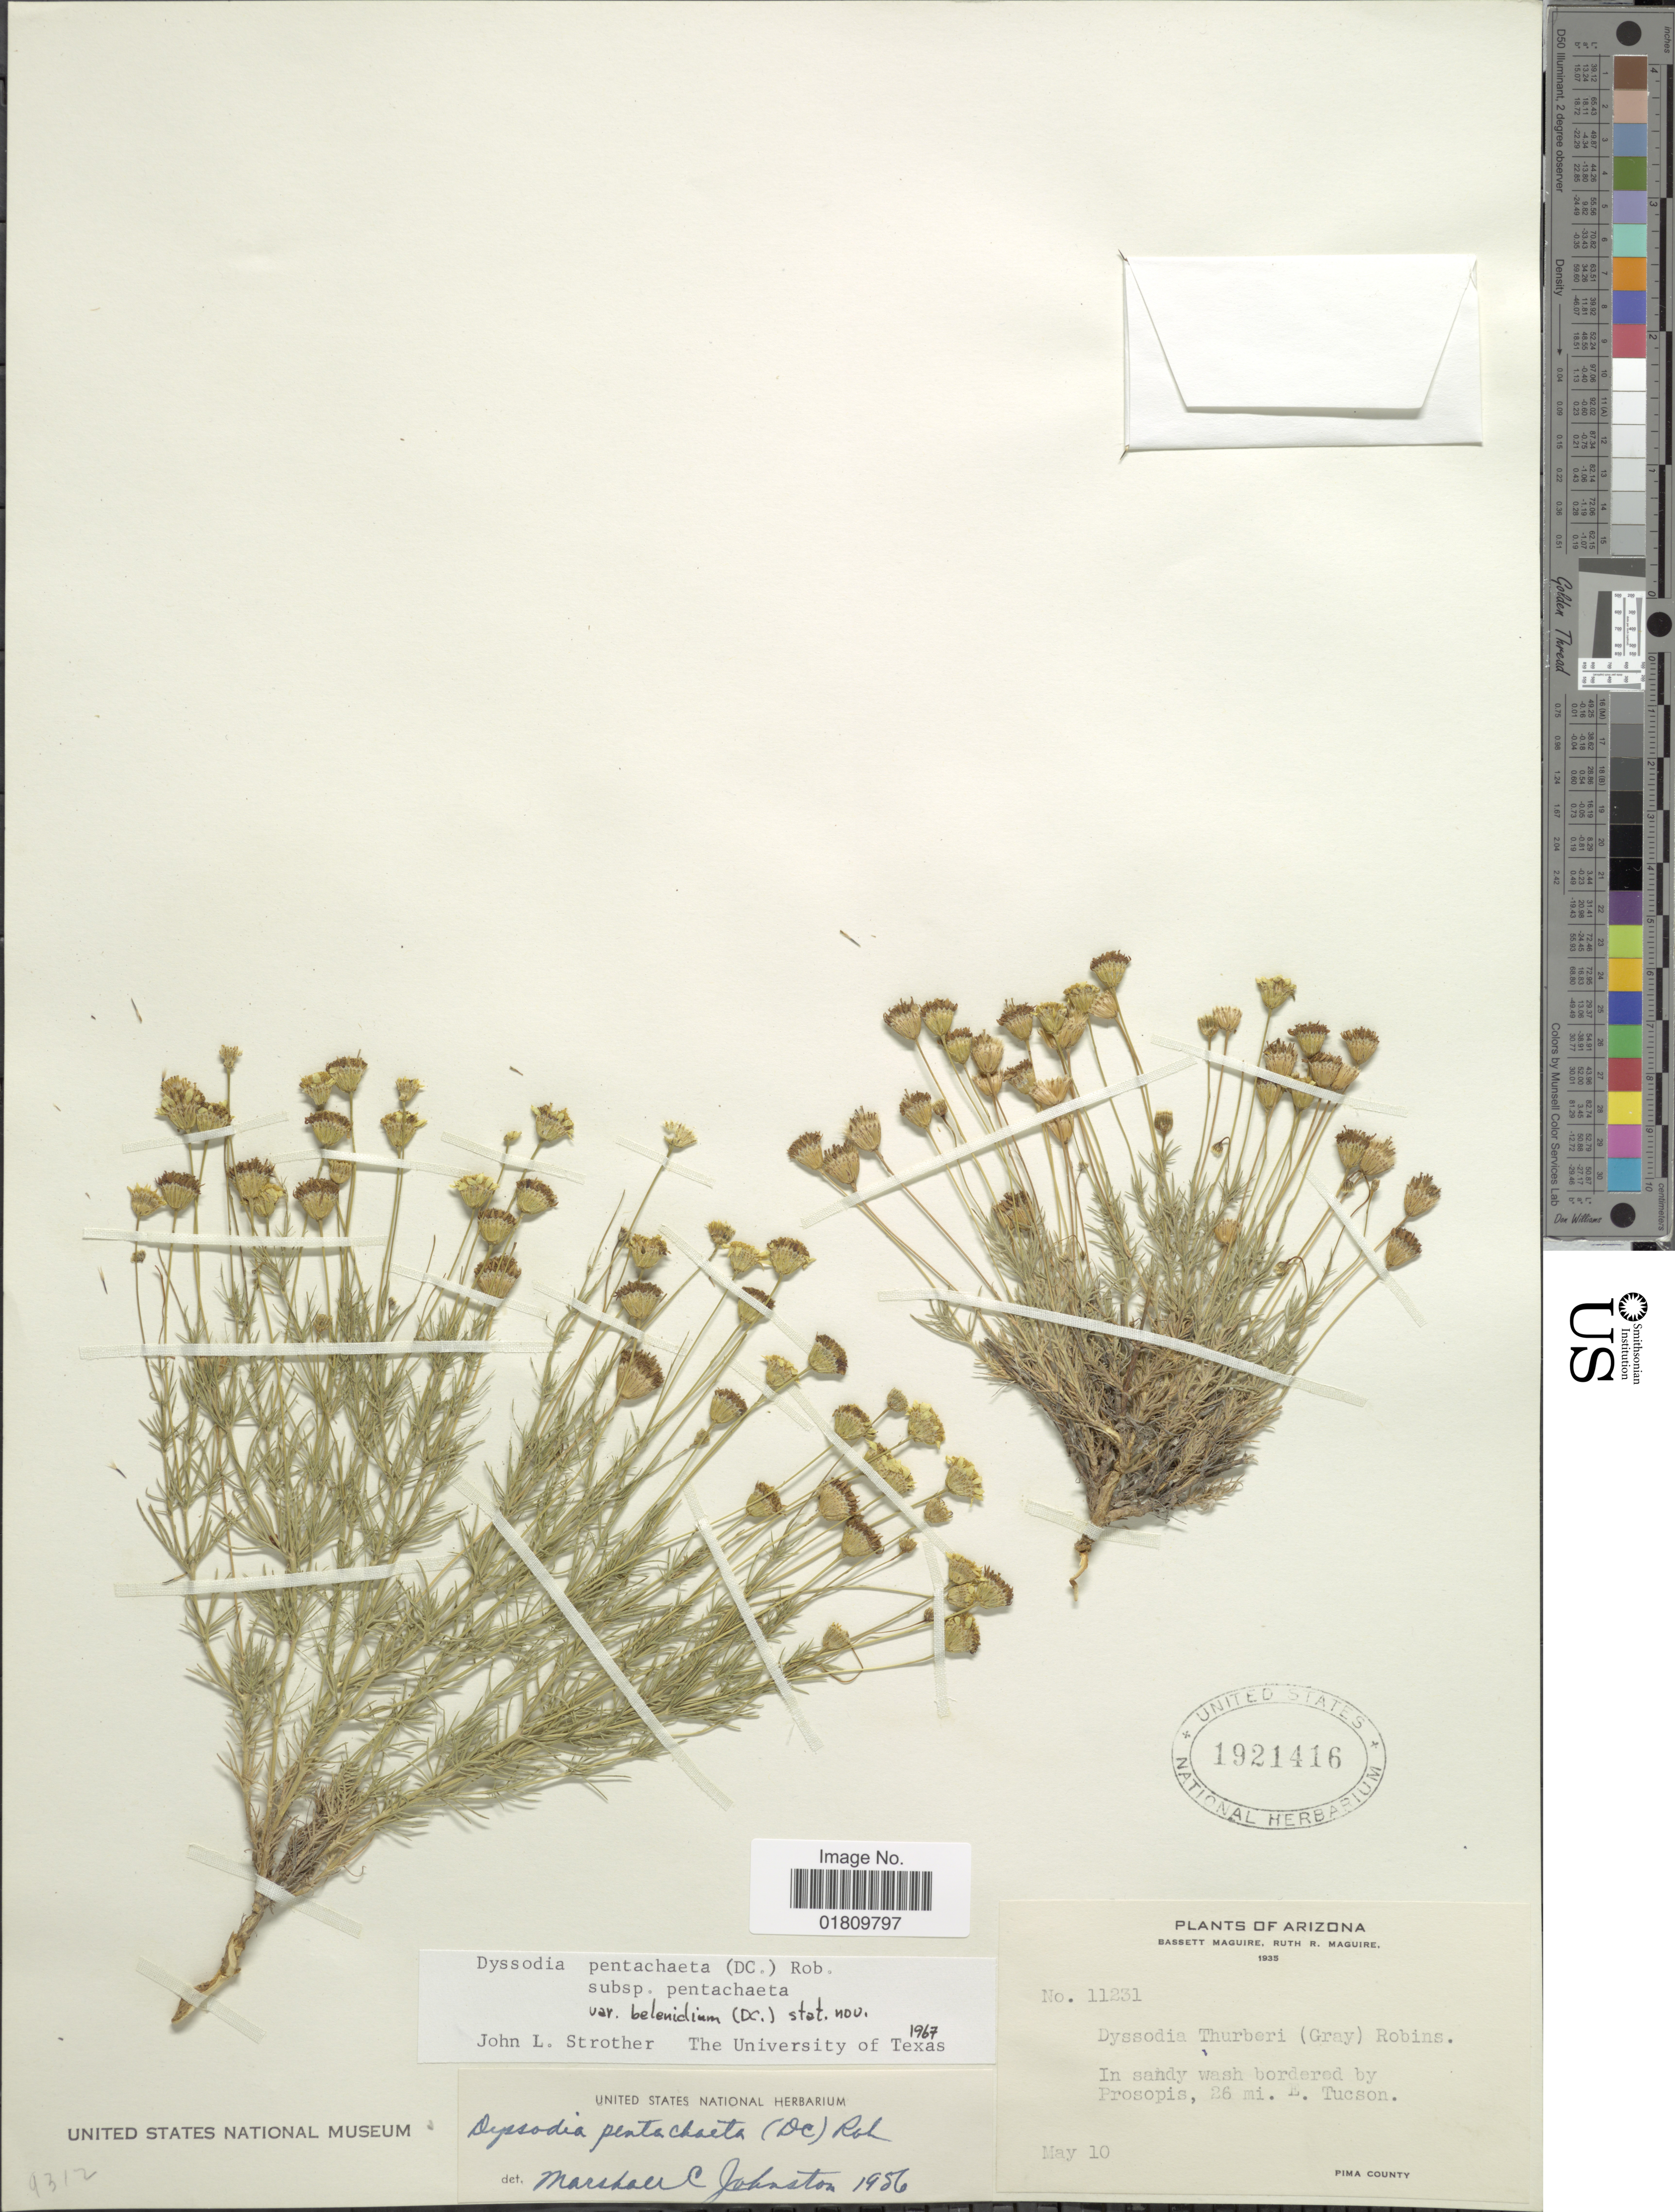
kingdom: Plantae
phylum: Tracheophyta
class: Magnoliopsida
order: Asterales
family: Asteraceae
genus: Thymophylla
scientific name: Thymophylla pentachaeta var. belenidium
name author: (DC.) Strother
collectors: B. Maguire & R. R. Maguire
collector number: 11231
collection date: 1935-05-10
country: United States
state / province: Arizona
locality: In sandy wash bordered by Prosopis, 26 mi. E. Tucson, Pima County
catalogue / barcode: US 1621416